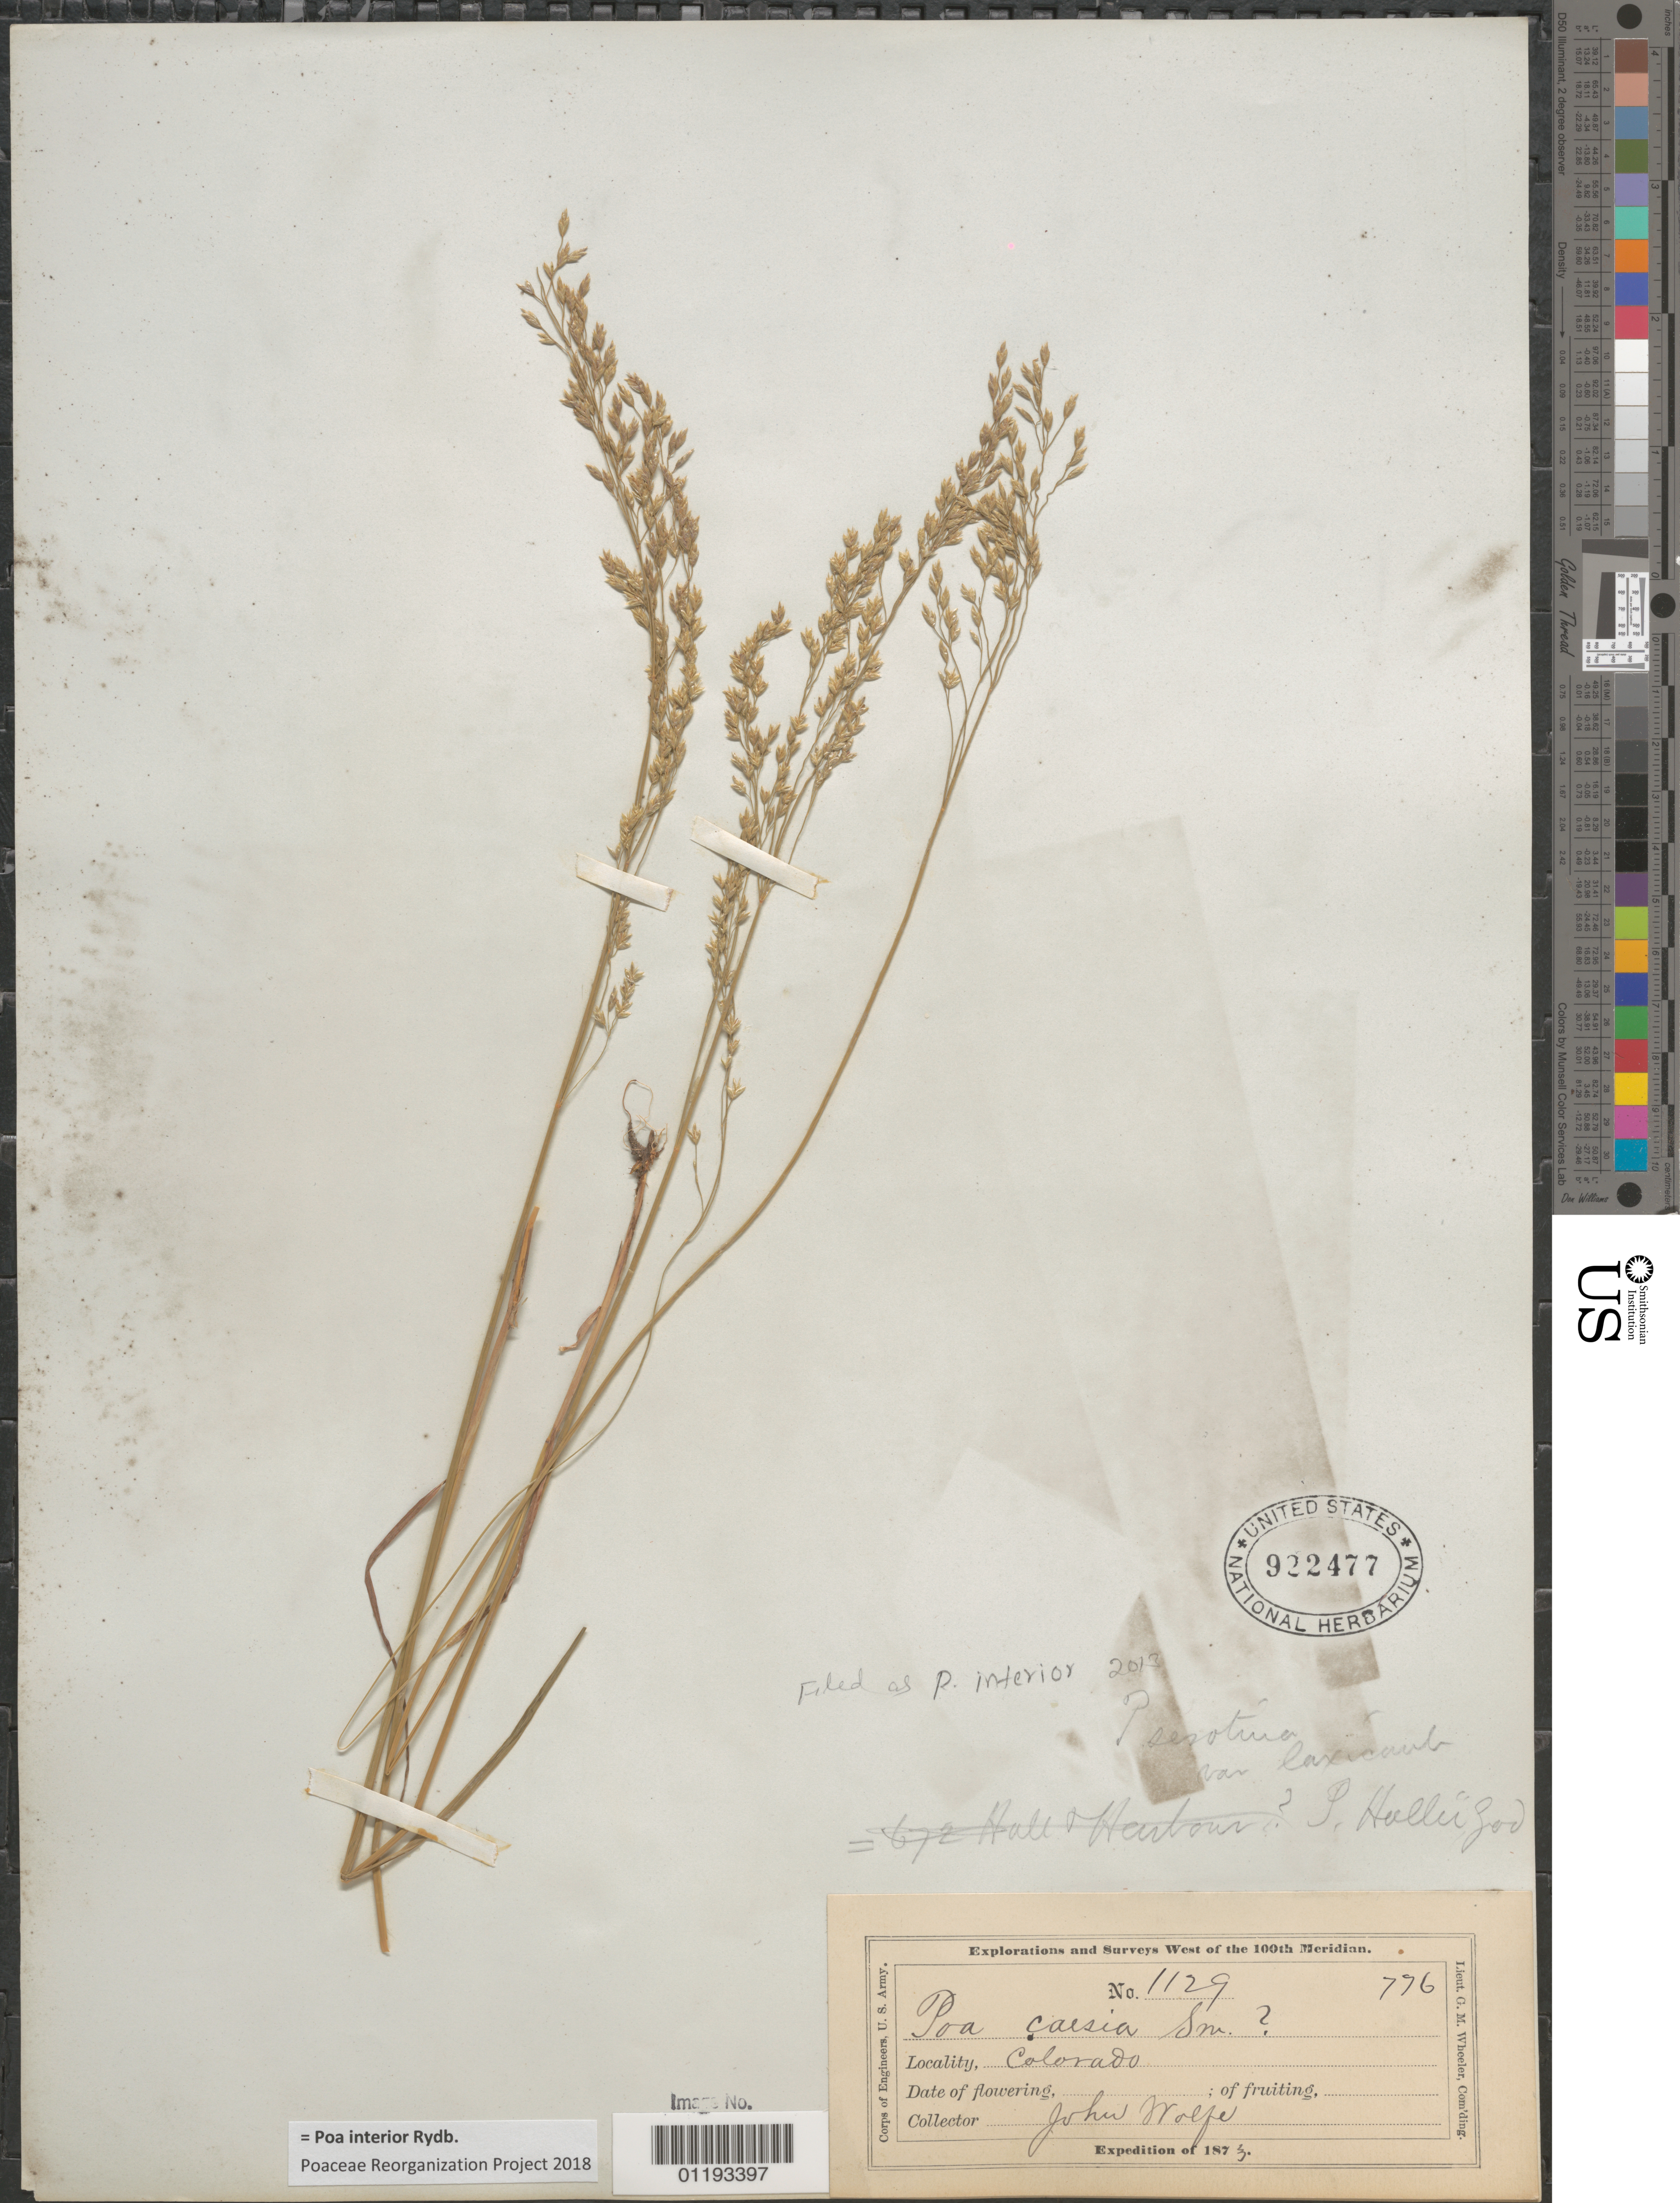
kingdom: Plantae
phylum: Tracheophyta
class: Liliopsida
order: Poales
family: Poaceae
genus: Poa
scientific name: Poa interior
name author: Rydb.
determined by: Poaceae Reorganization Project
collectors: J. Wolf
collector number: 1129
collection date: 1873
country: United States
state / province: Colorado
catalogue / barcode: US 922477